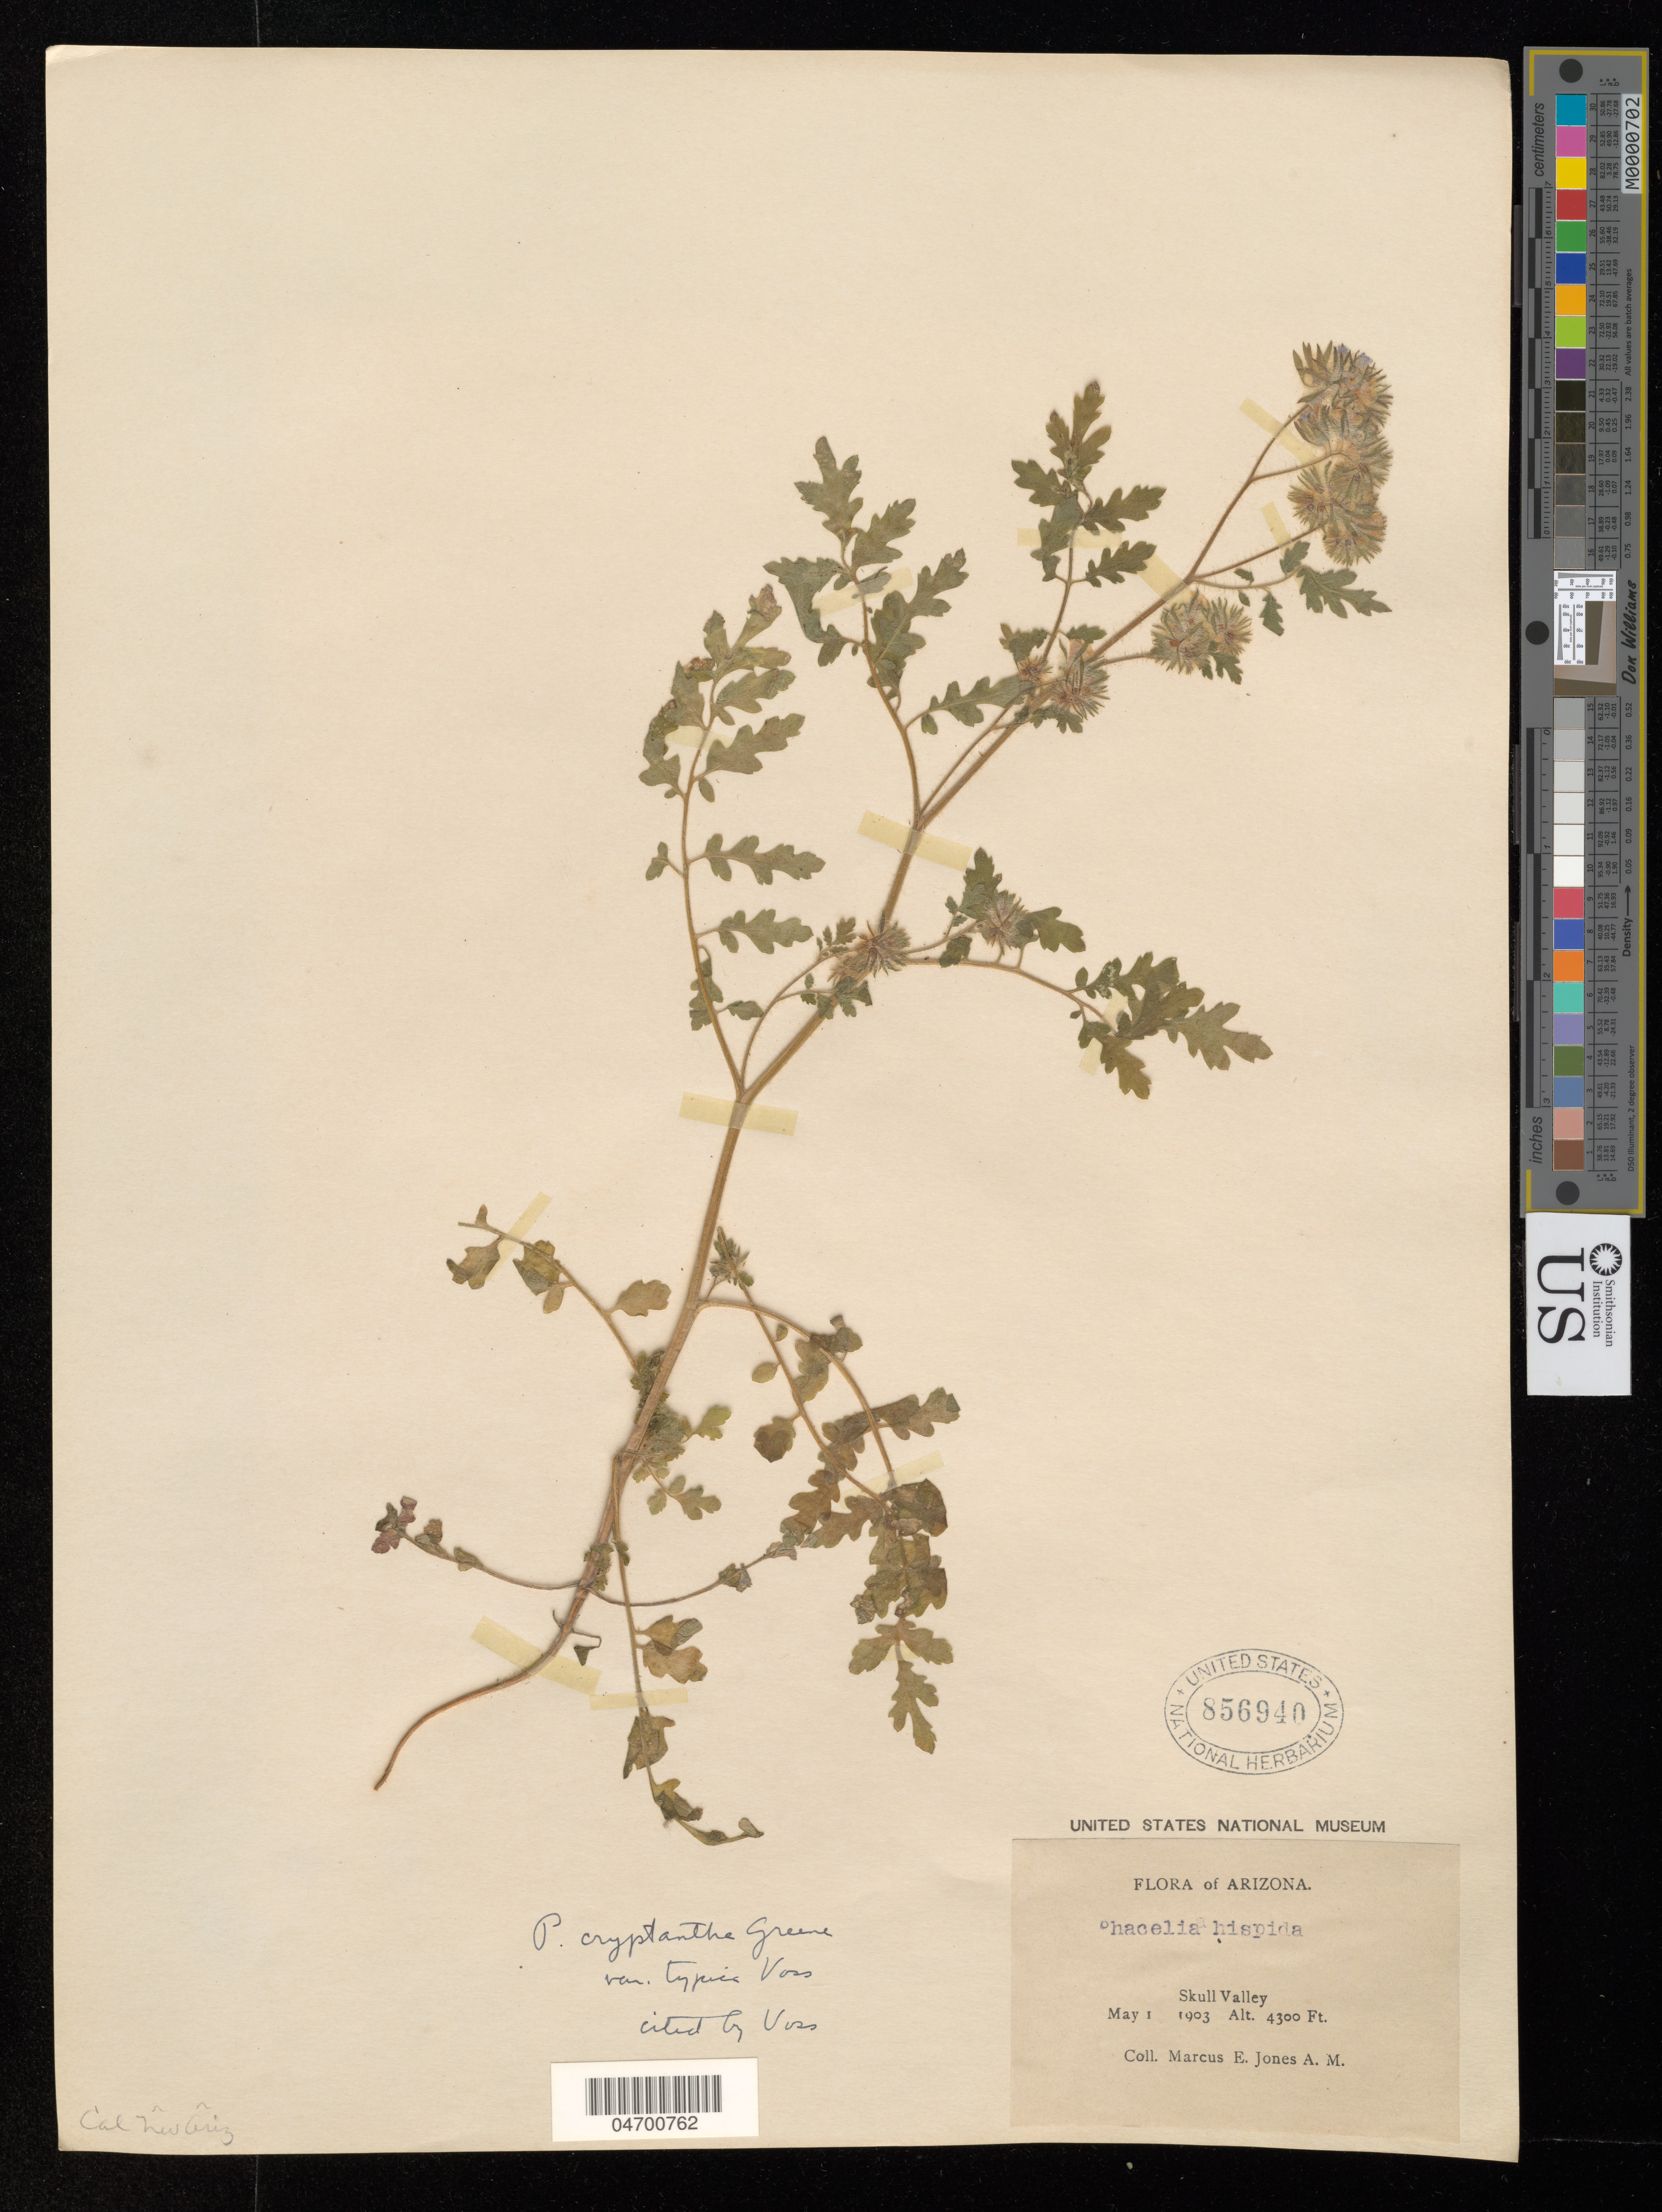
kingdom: Plantae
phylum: Tracheophyta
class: Magnoliopsida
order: Boraginales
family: Hydrophyllaceae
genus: Phacelia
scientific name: Phacelia cryptantha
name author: Greene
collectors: M. E. Jones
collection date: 1903-05-01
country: United States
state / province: Arizona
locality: Skull Valley.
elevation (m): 1311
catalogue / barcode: US 856940